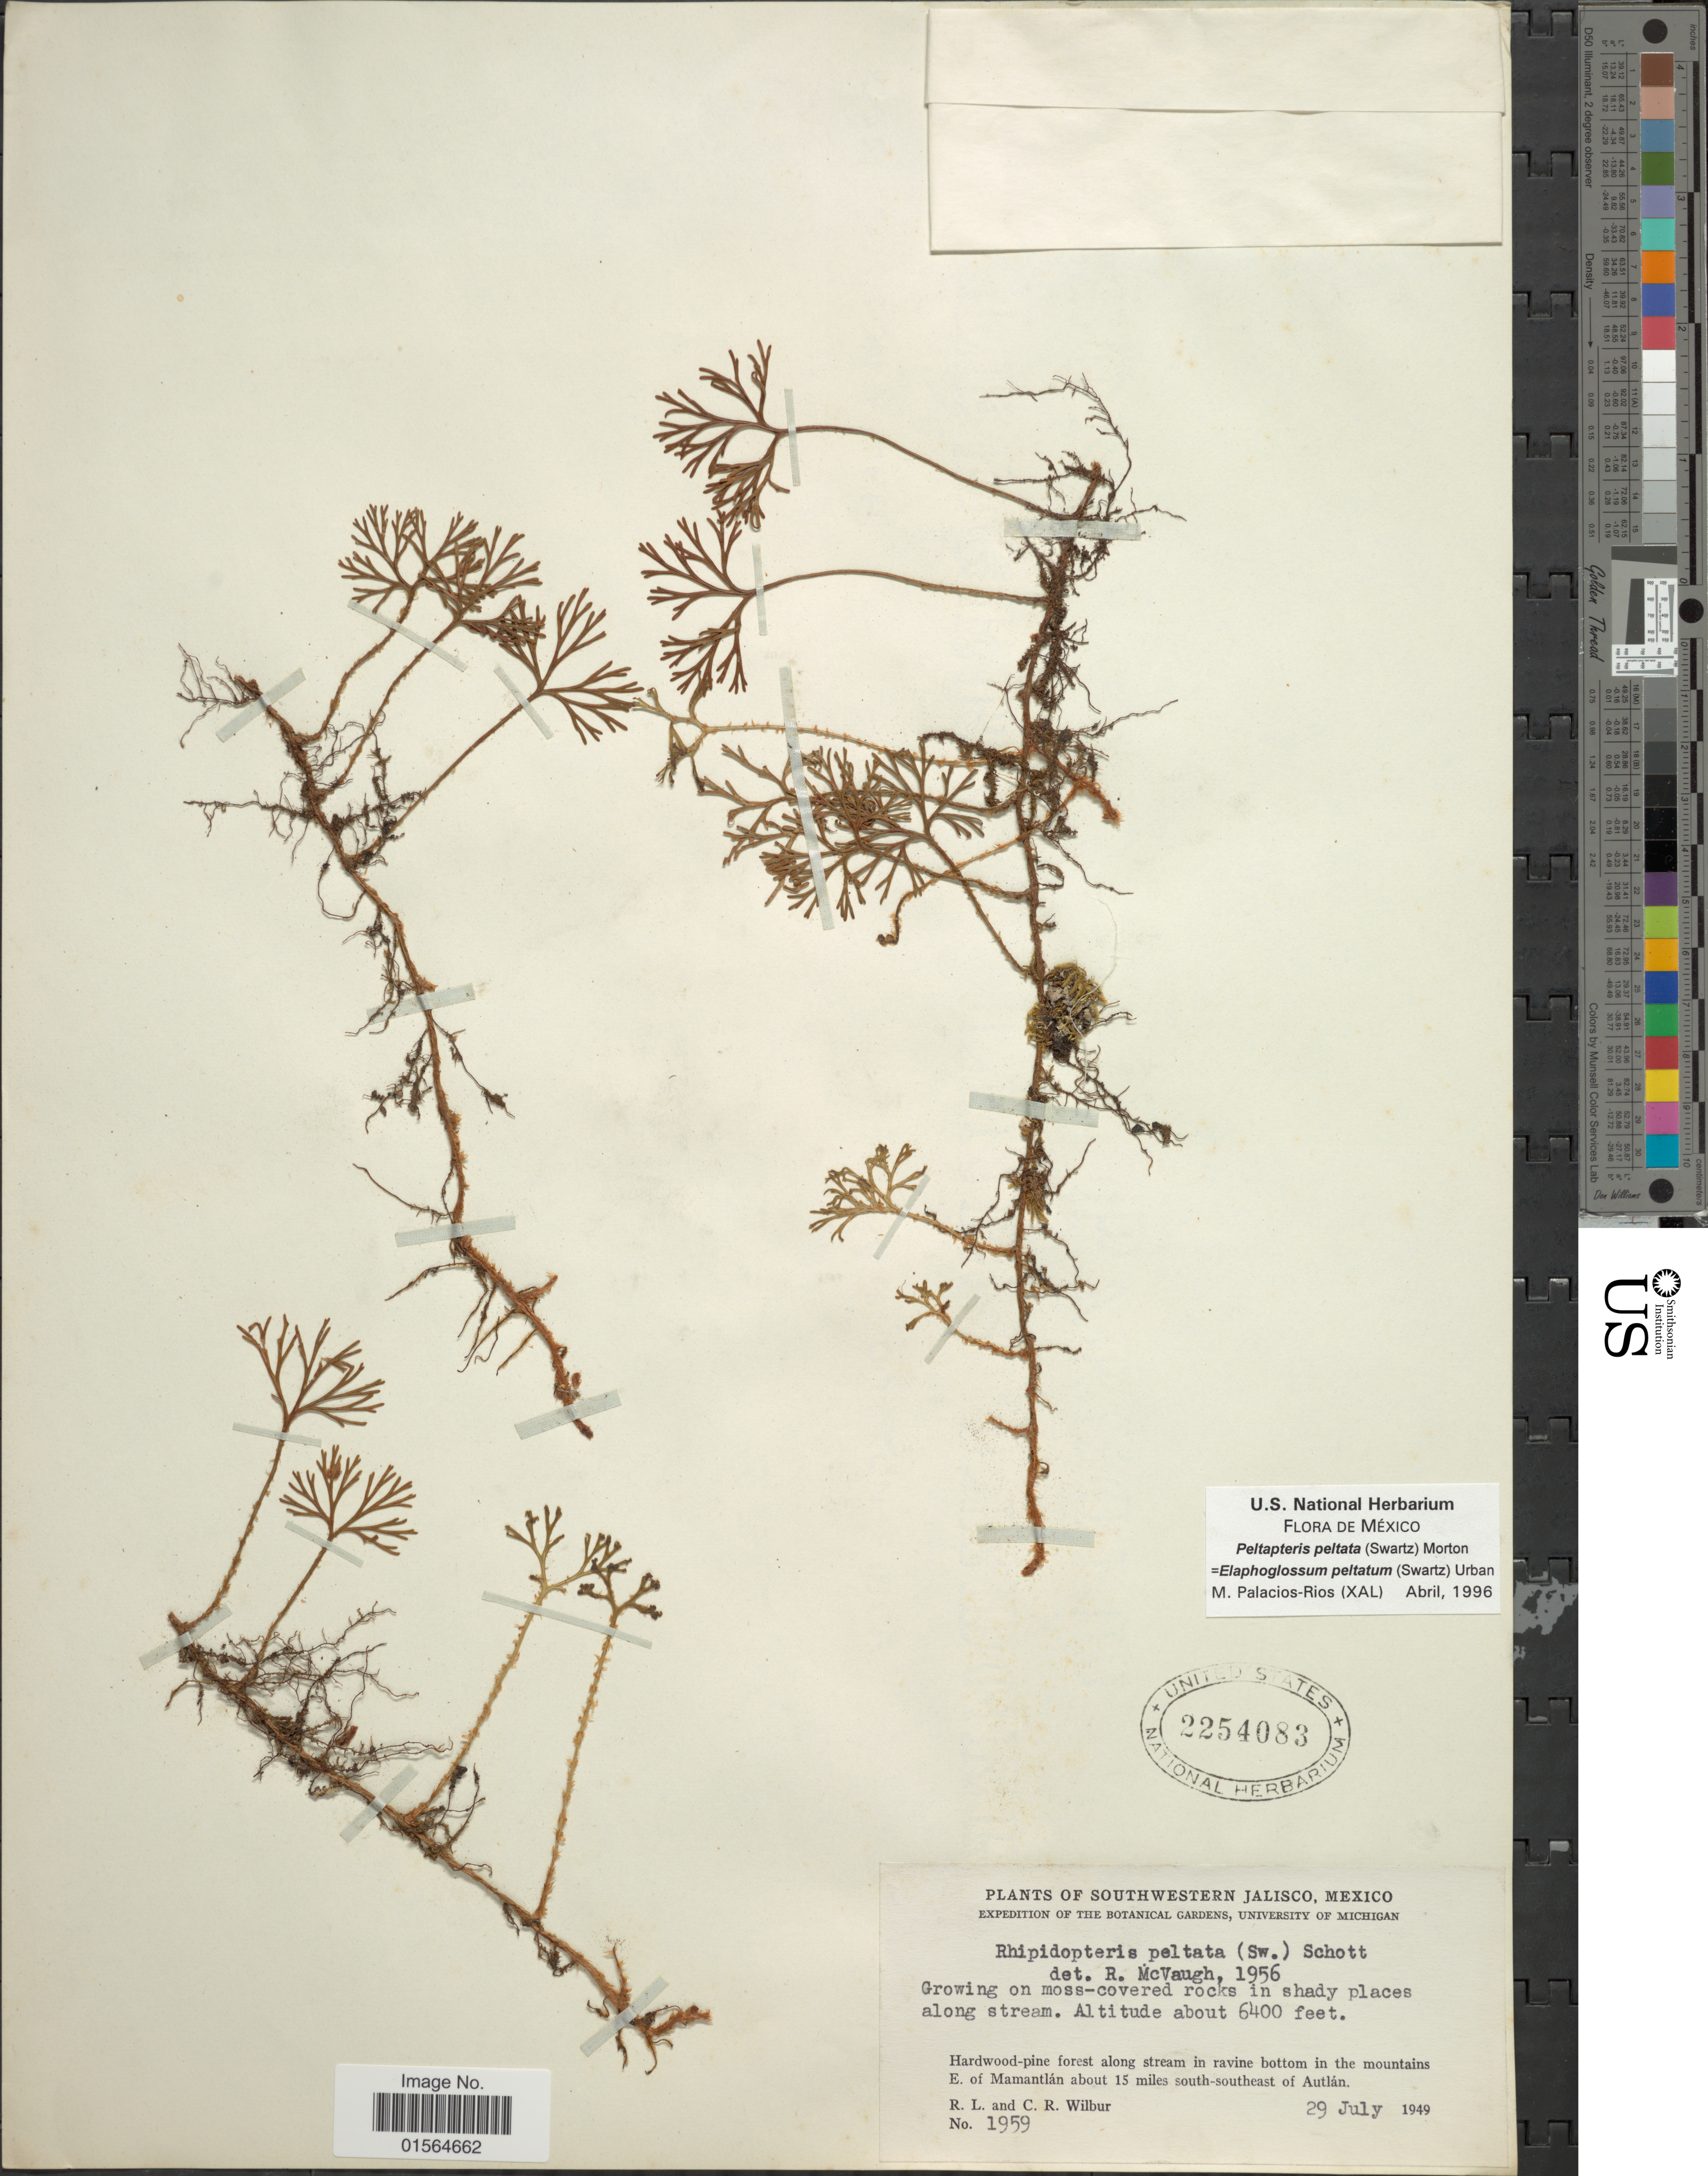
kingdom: Plantae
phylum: Tracheophyta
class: Polypodiopsida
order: Polypodiales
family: Dryopteridaceae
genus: Elaphoglossum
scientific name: Elaphoglossum peltatum f. peltatum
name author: (Sw.) Urb.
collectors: R. L. Wilbur & C. Wilbur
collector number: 1959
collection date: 1949-07-29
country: Mexico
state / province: Jalisco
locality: Southwestern Jalisco, Hardwood pine forest along stream in ravine bottom in the mountains E. of Mamantlan about 15 miles south southeast of Autlan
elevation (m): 1951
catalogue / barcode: US 2254083